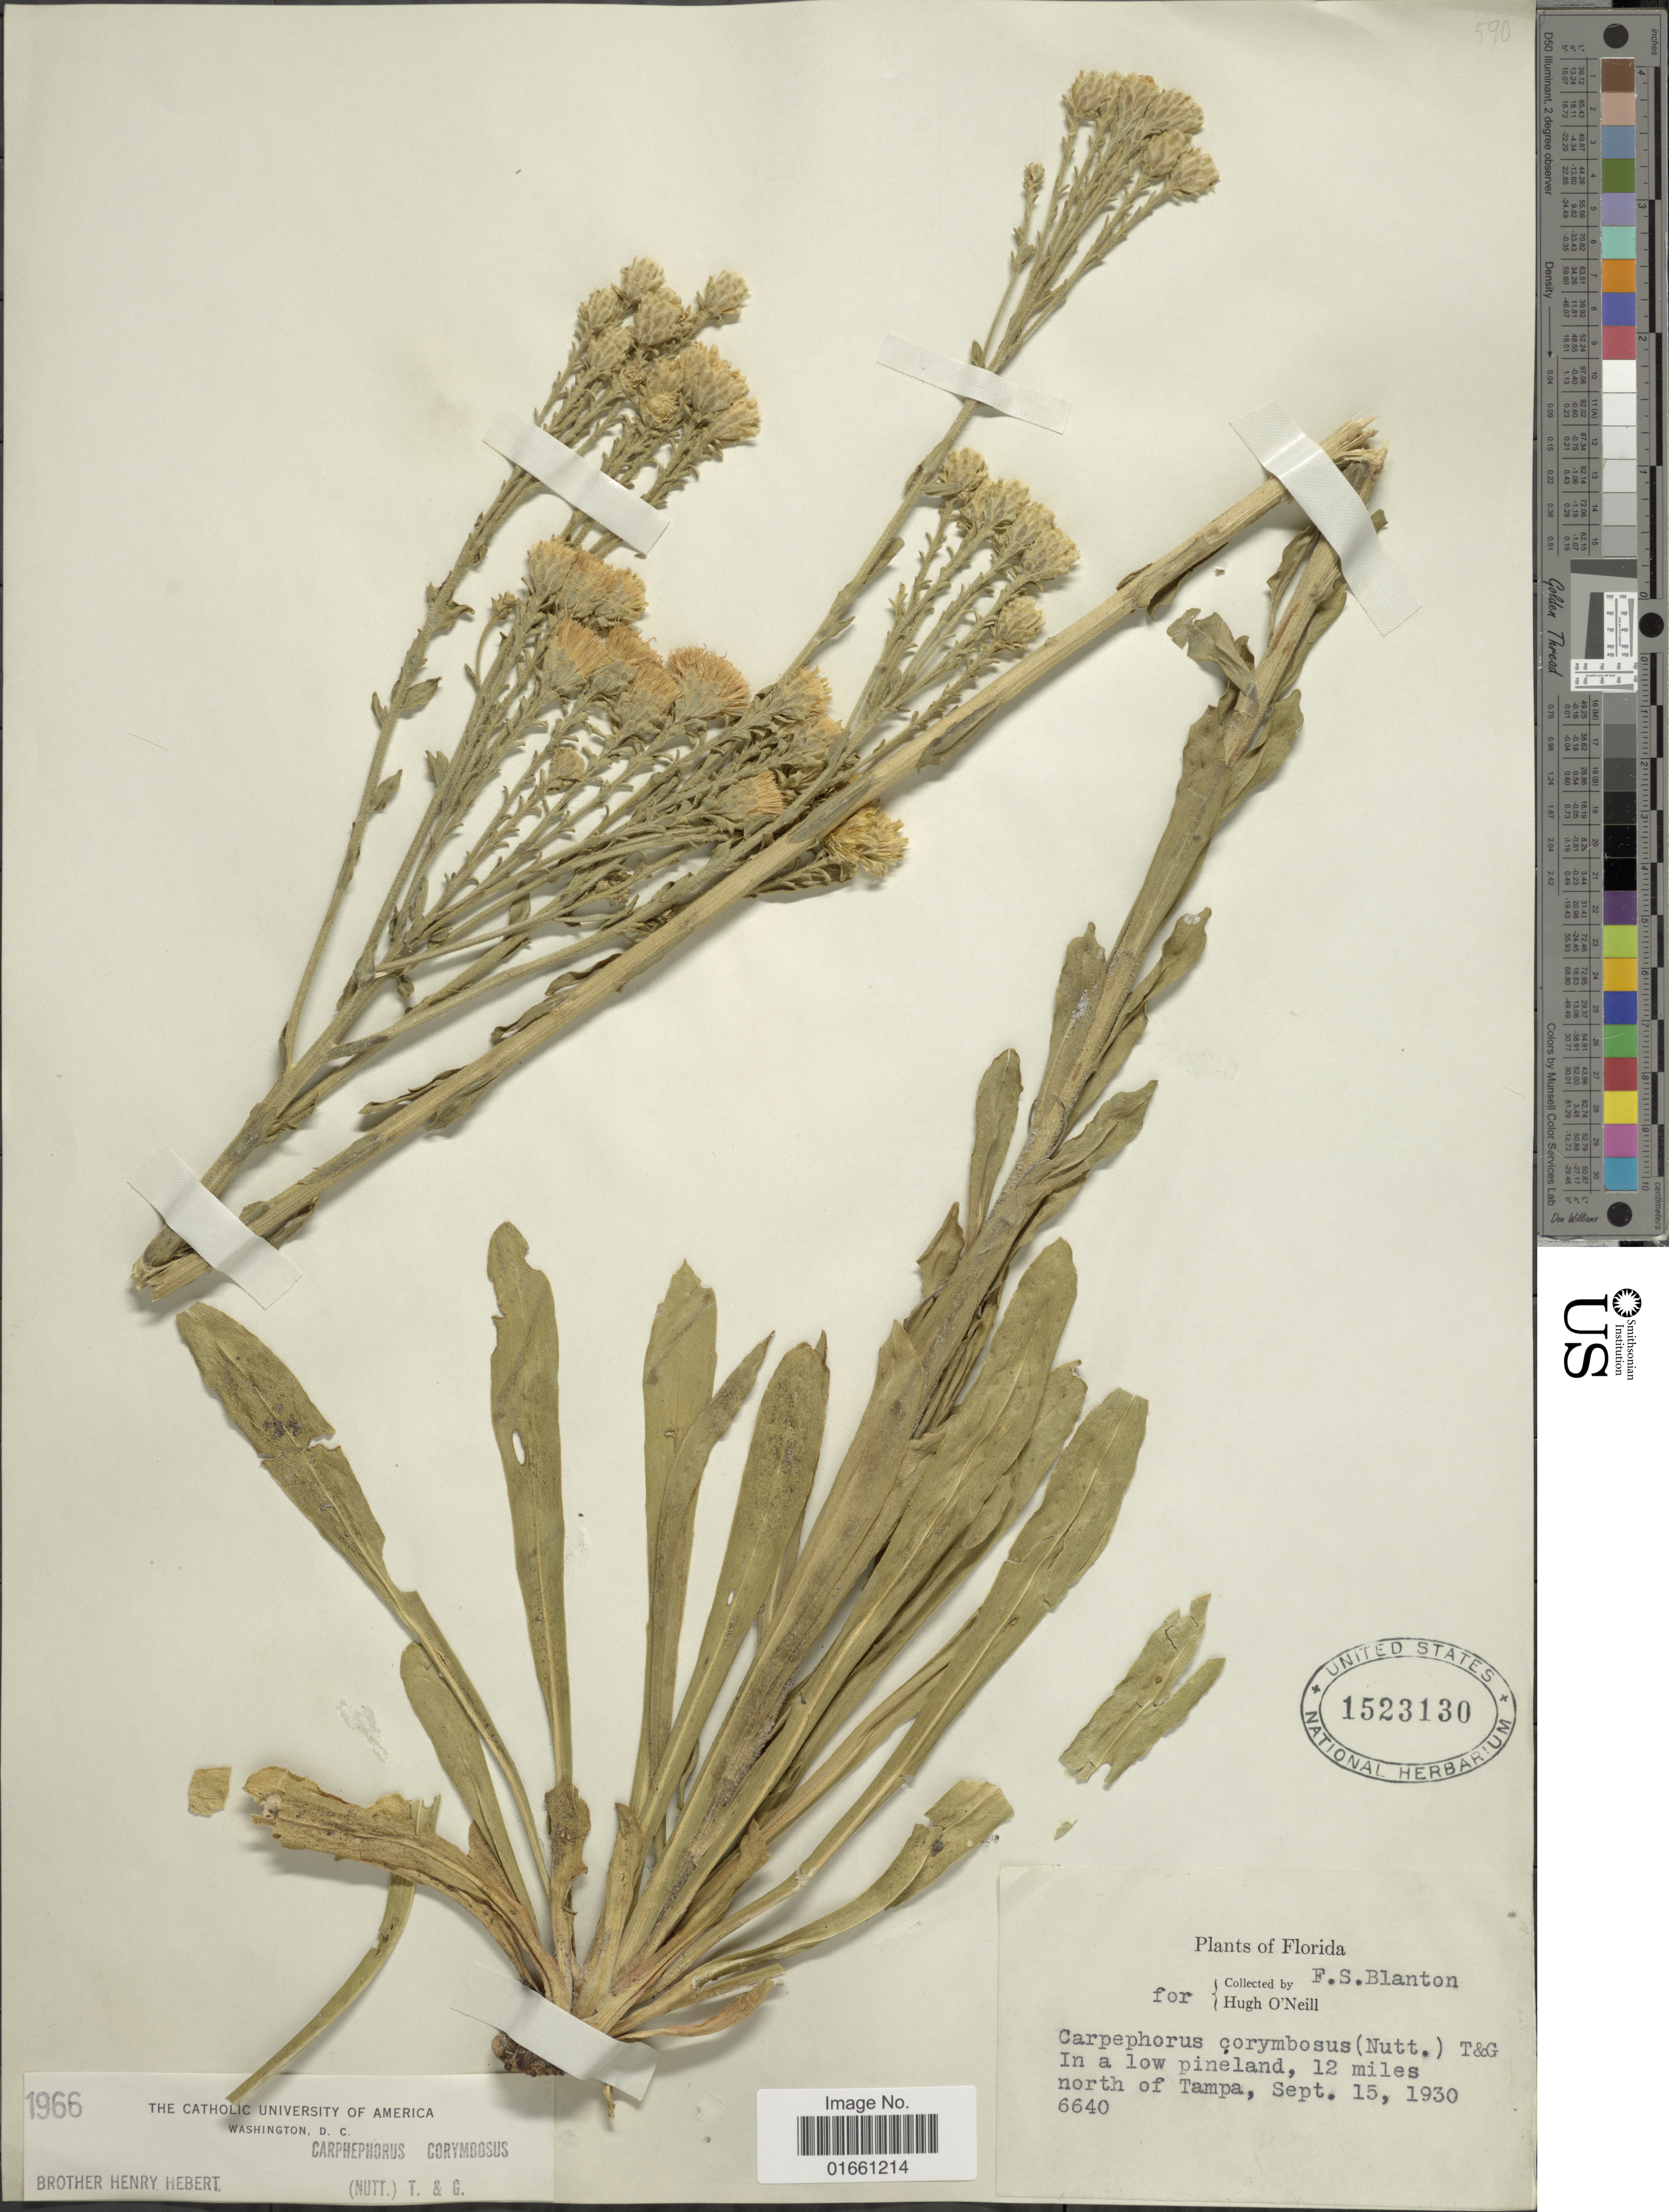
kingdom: Plantae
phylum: Tracheophyta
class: Magnoliopsida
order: Asterales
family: Asteraceae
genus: Carphephorus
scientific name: Carphephorus corymbosus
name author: (Nutt.) Torr. & A. Gray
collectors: F. S. Blanton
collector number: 6640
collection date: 1930-09-15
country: United States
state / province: Florida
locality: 12 miles north of Tampa.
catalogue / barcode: US 1523130